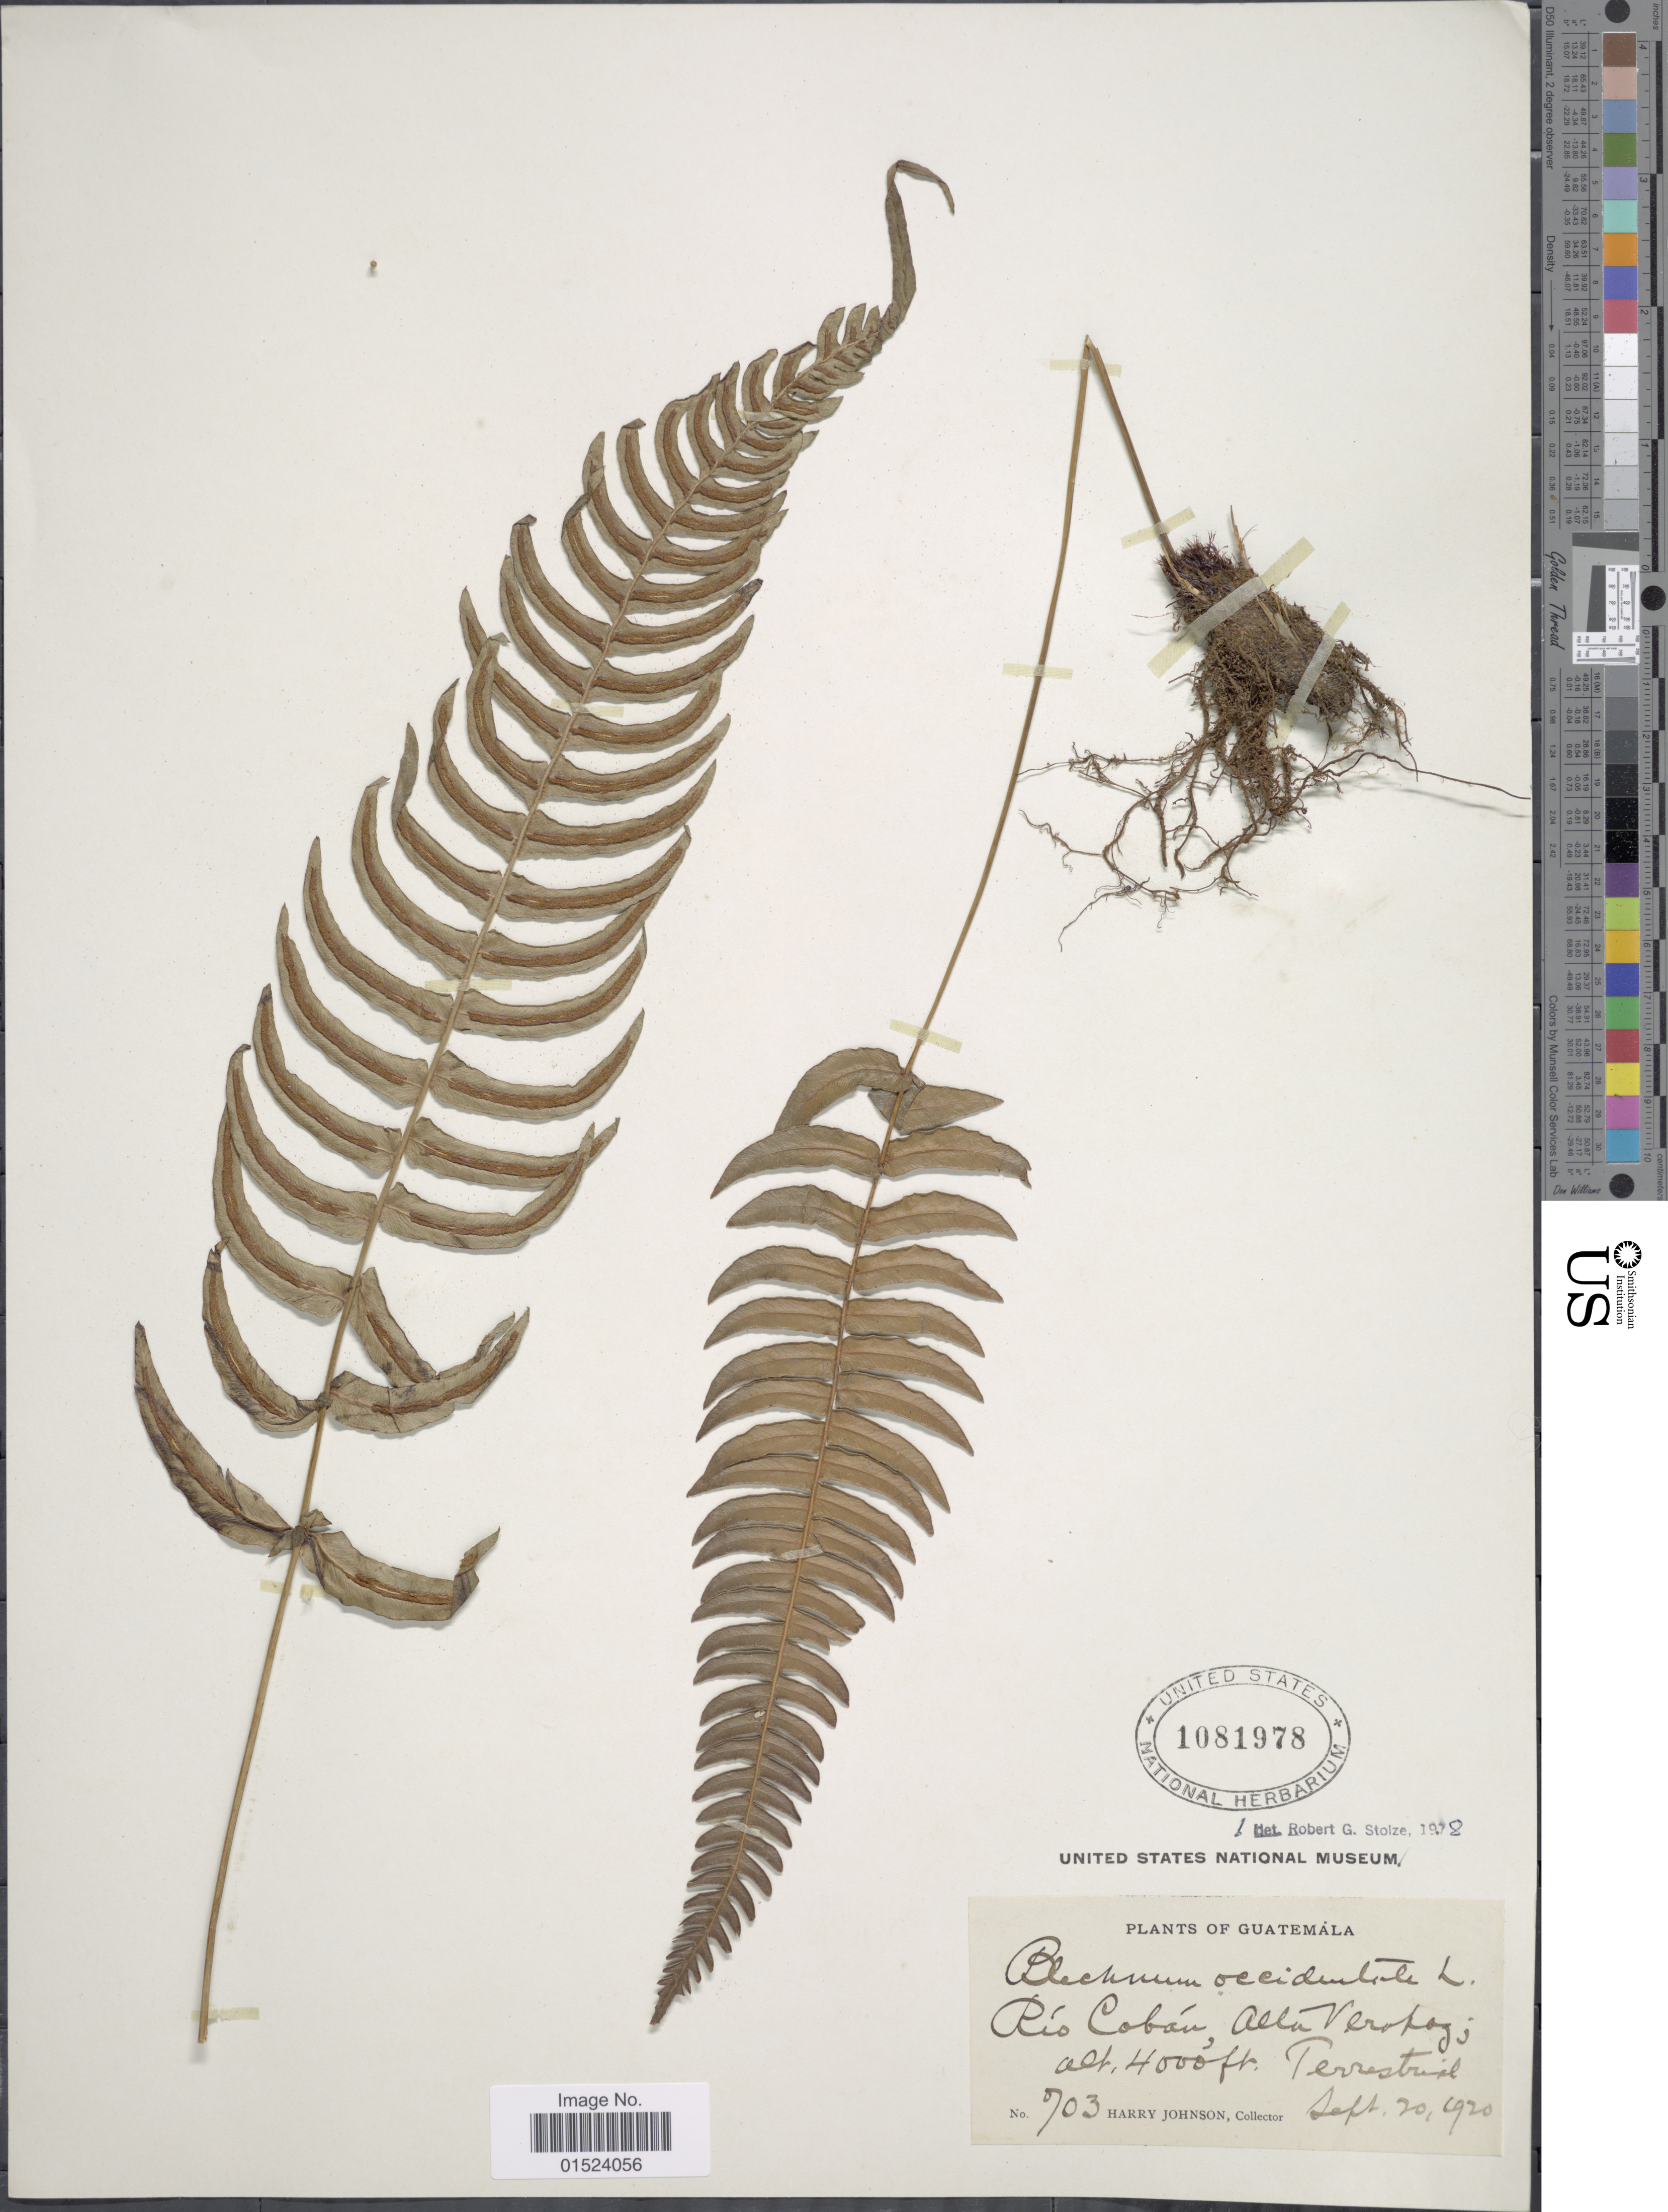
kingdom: Plantae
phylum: Tracheophyta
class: Polypodiopsida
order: Polypodiales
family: Blechnaceae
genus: Blechnum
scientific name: Blechnum glandulosum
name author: Link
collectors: H. Johnson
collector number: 703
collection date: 1920-09-20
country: Guatemala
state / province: Alta Verapaz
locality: Río Cobán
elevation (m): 1219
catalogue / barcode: US 1081978